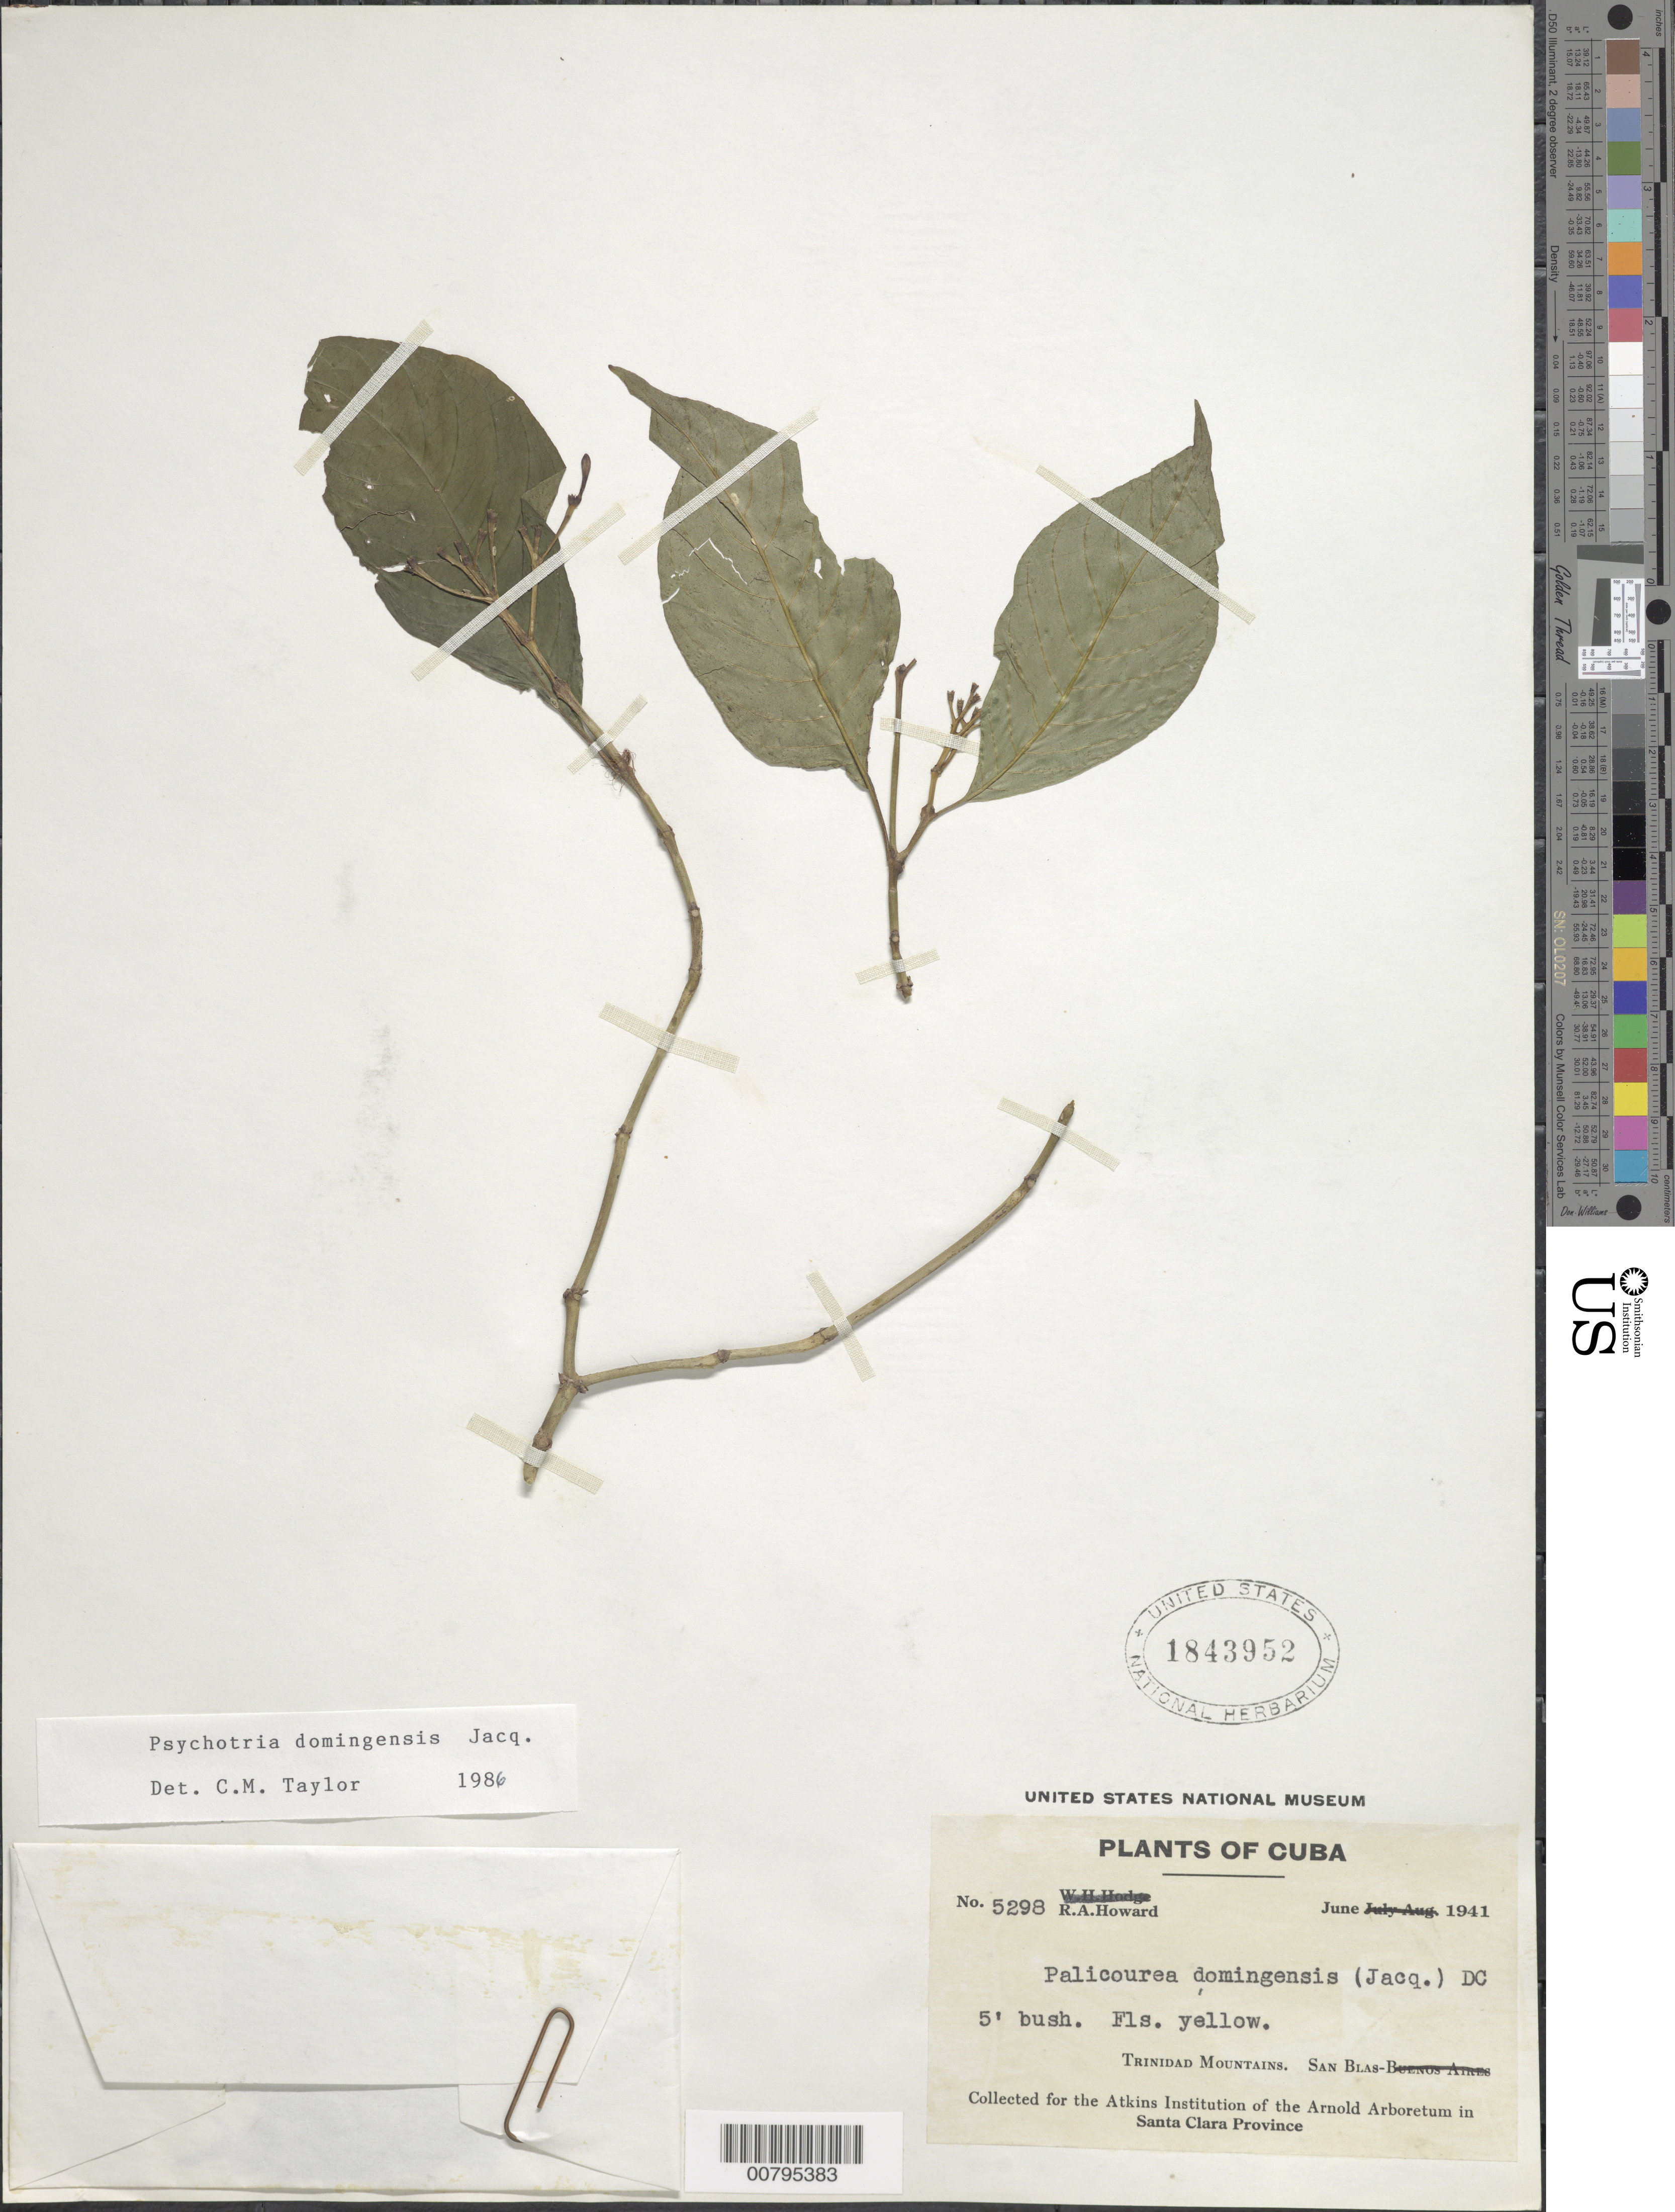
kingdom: Plantae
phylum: Tracheophyta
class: Magnoliopsida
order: Gentianales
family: Rubiaceae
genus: Psychotria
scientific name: Psychotria domingensis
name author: Jacq.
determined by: Taylor, Charlotte M.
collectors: R. A. Howard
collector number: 5298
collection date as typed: Jun 1941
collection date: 1941-06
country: Cuba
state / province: Las Villas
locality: Trinidad Mountains. San Blas.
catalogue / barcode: US 1843952